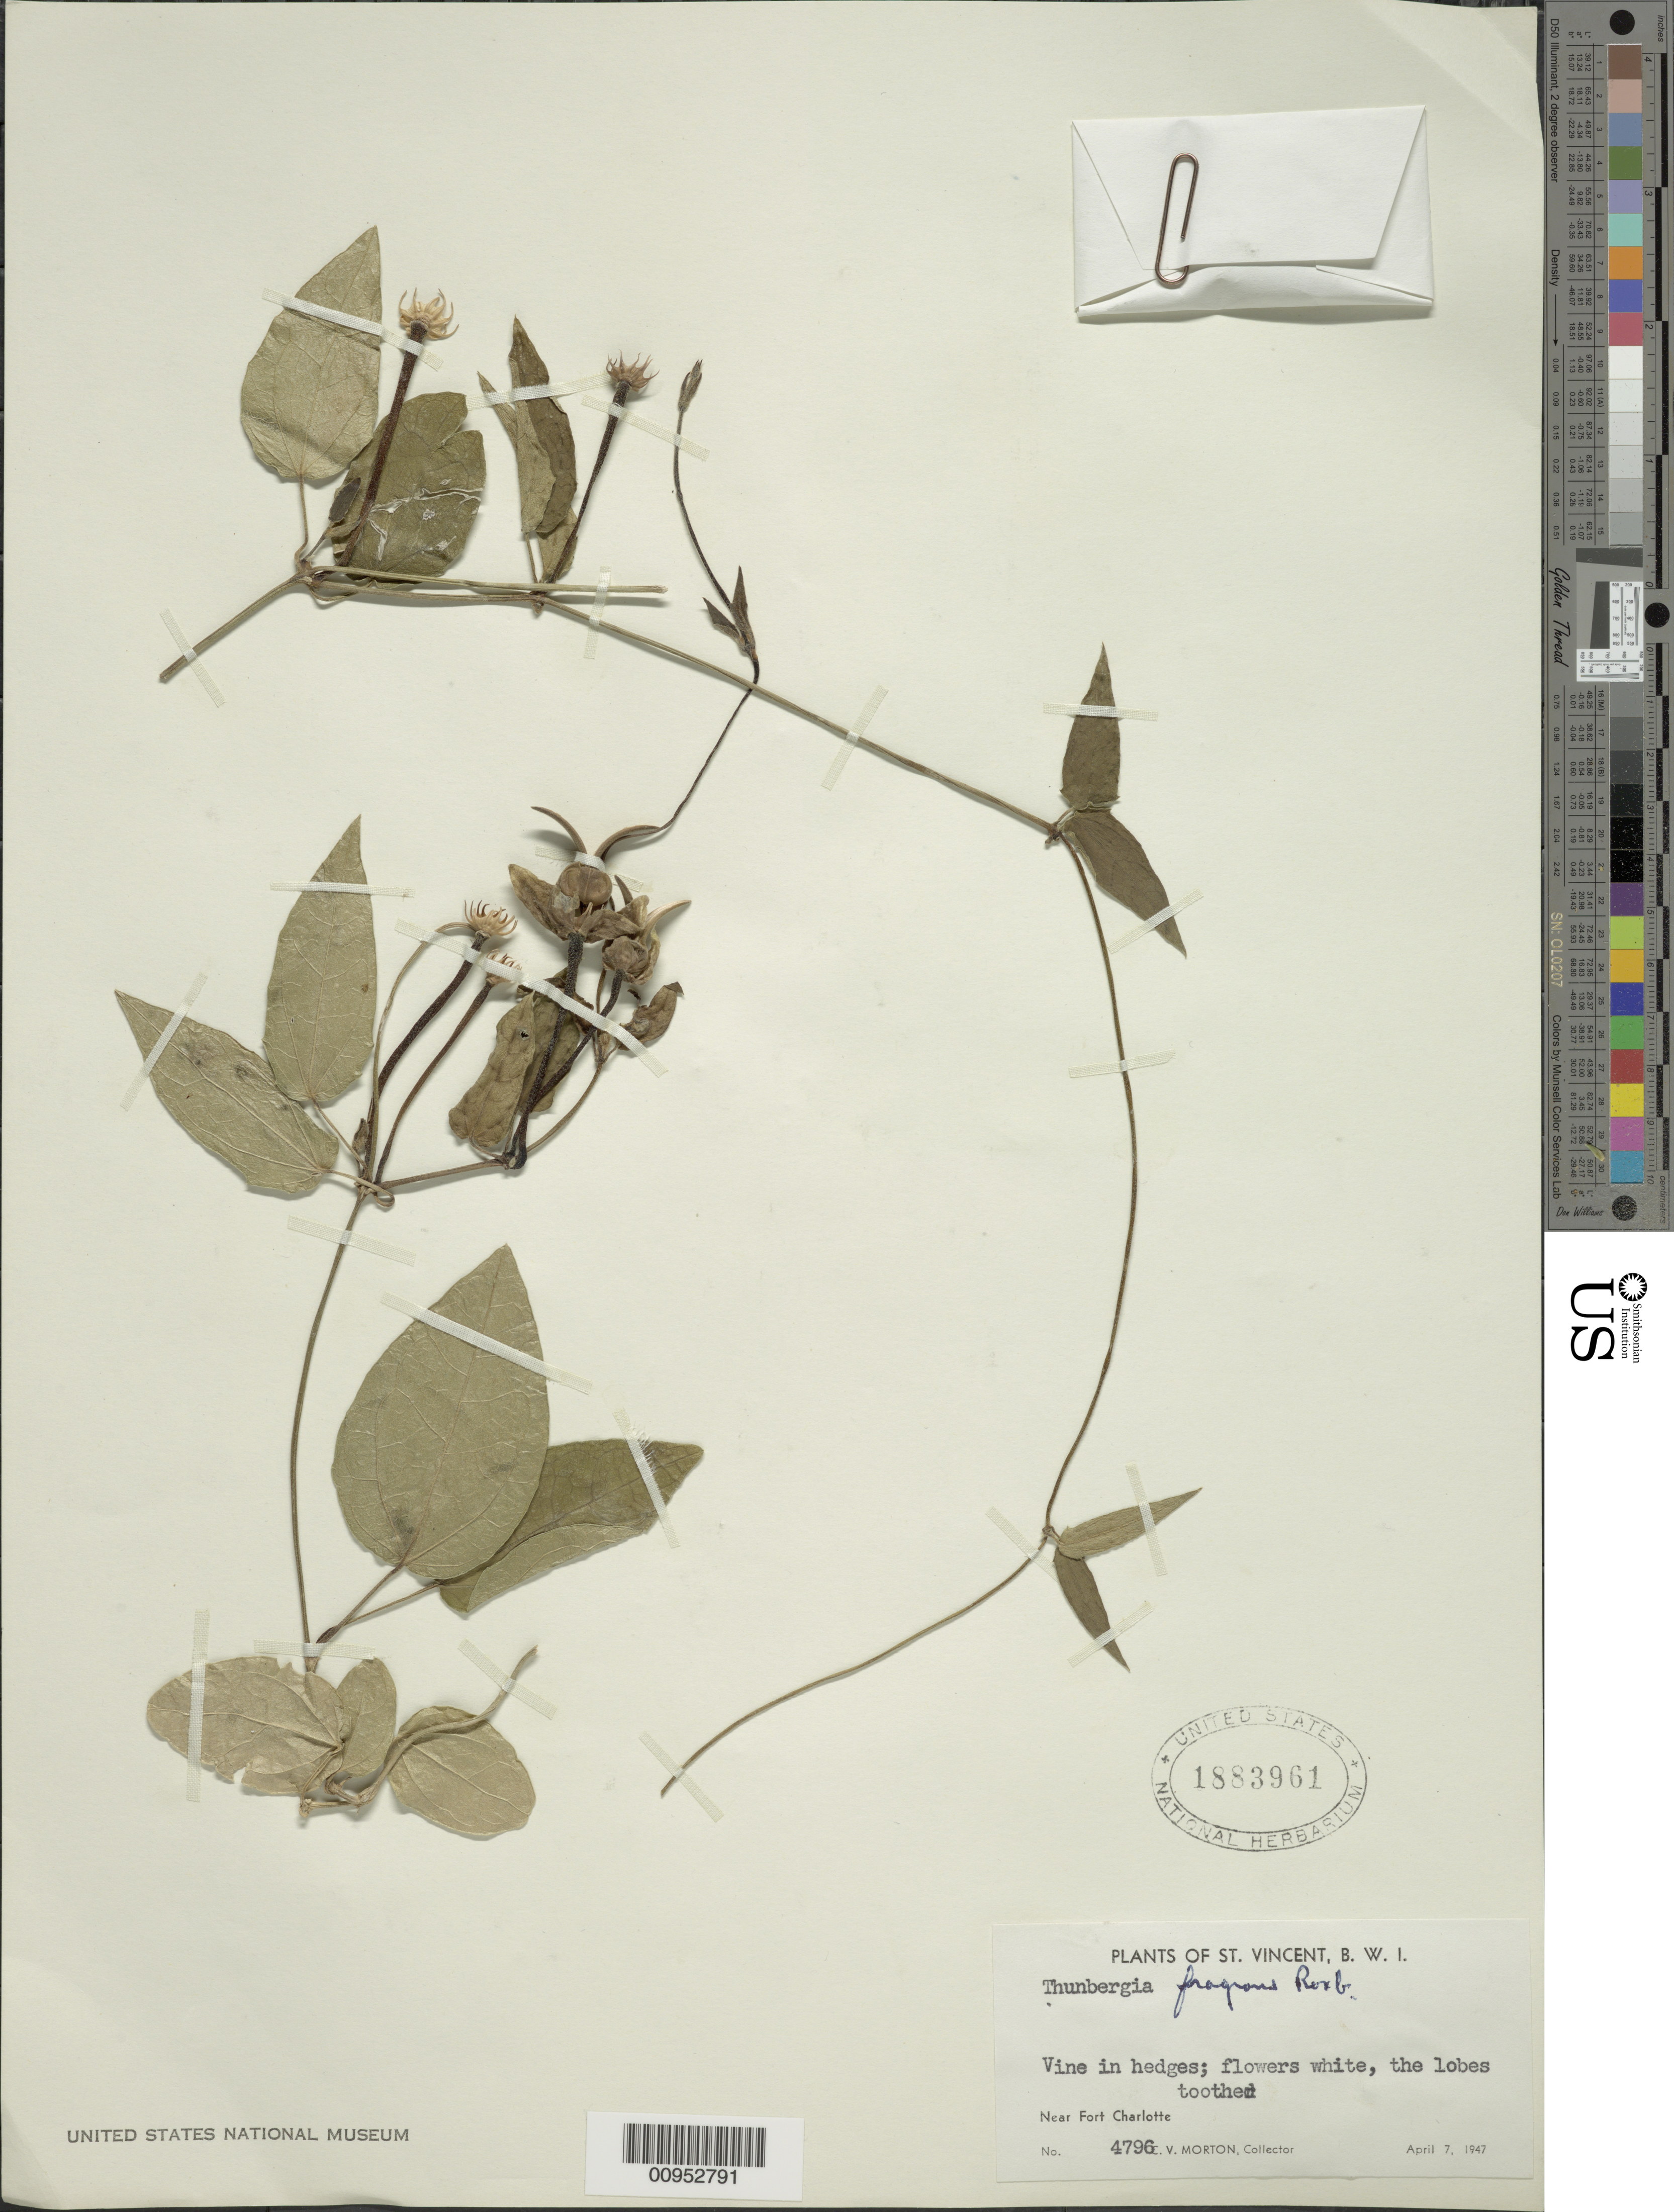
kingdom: Plantae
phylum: Tracheophyta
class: Magnoliopsida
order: Lamiales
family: Acanthaceae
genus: Thunbergia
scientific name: Thunbergia fragrans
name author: Roxb.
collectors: C. V. Morton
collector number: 4796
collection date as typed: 07 Apr 1947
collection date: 1947-04-07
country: St. Vincent - Grenadines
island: St. Vincent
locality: Near Fort Charlotte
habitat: In hedges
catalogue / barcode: US 1883961